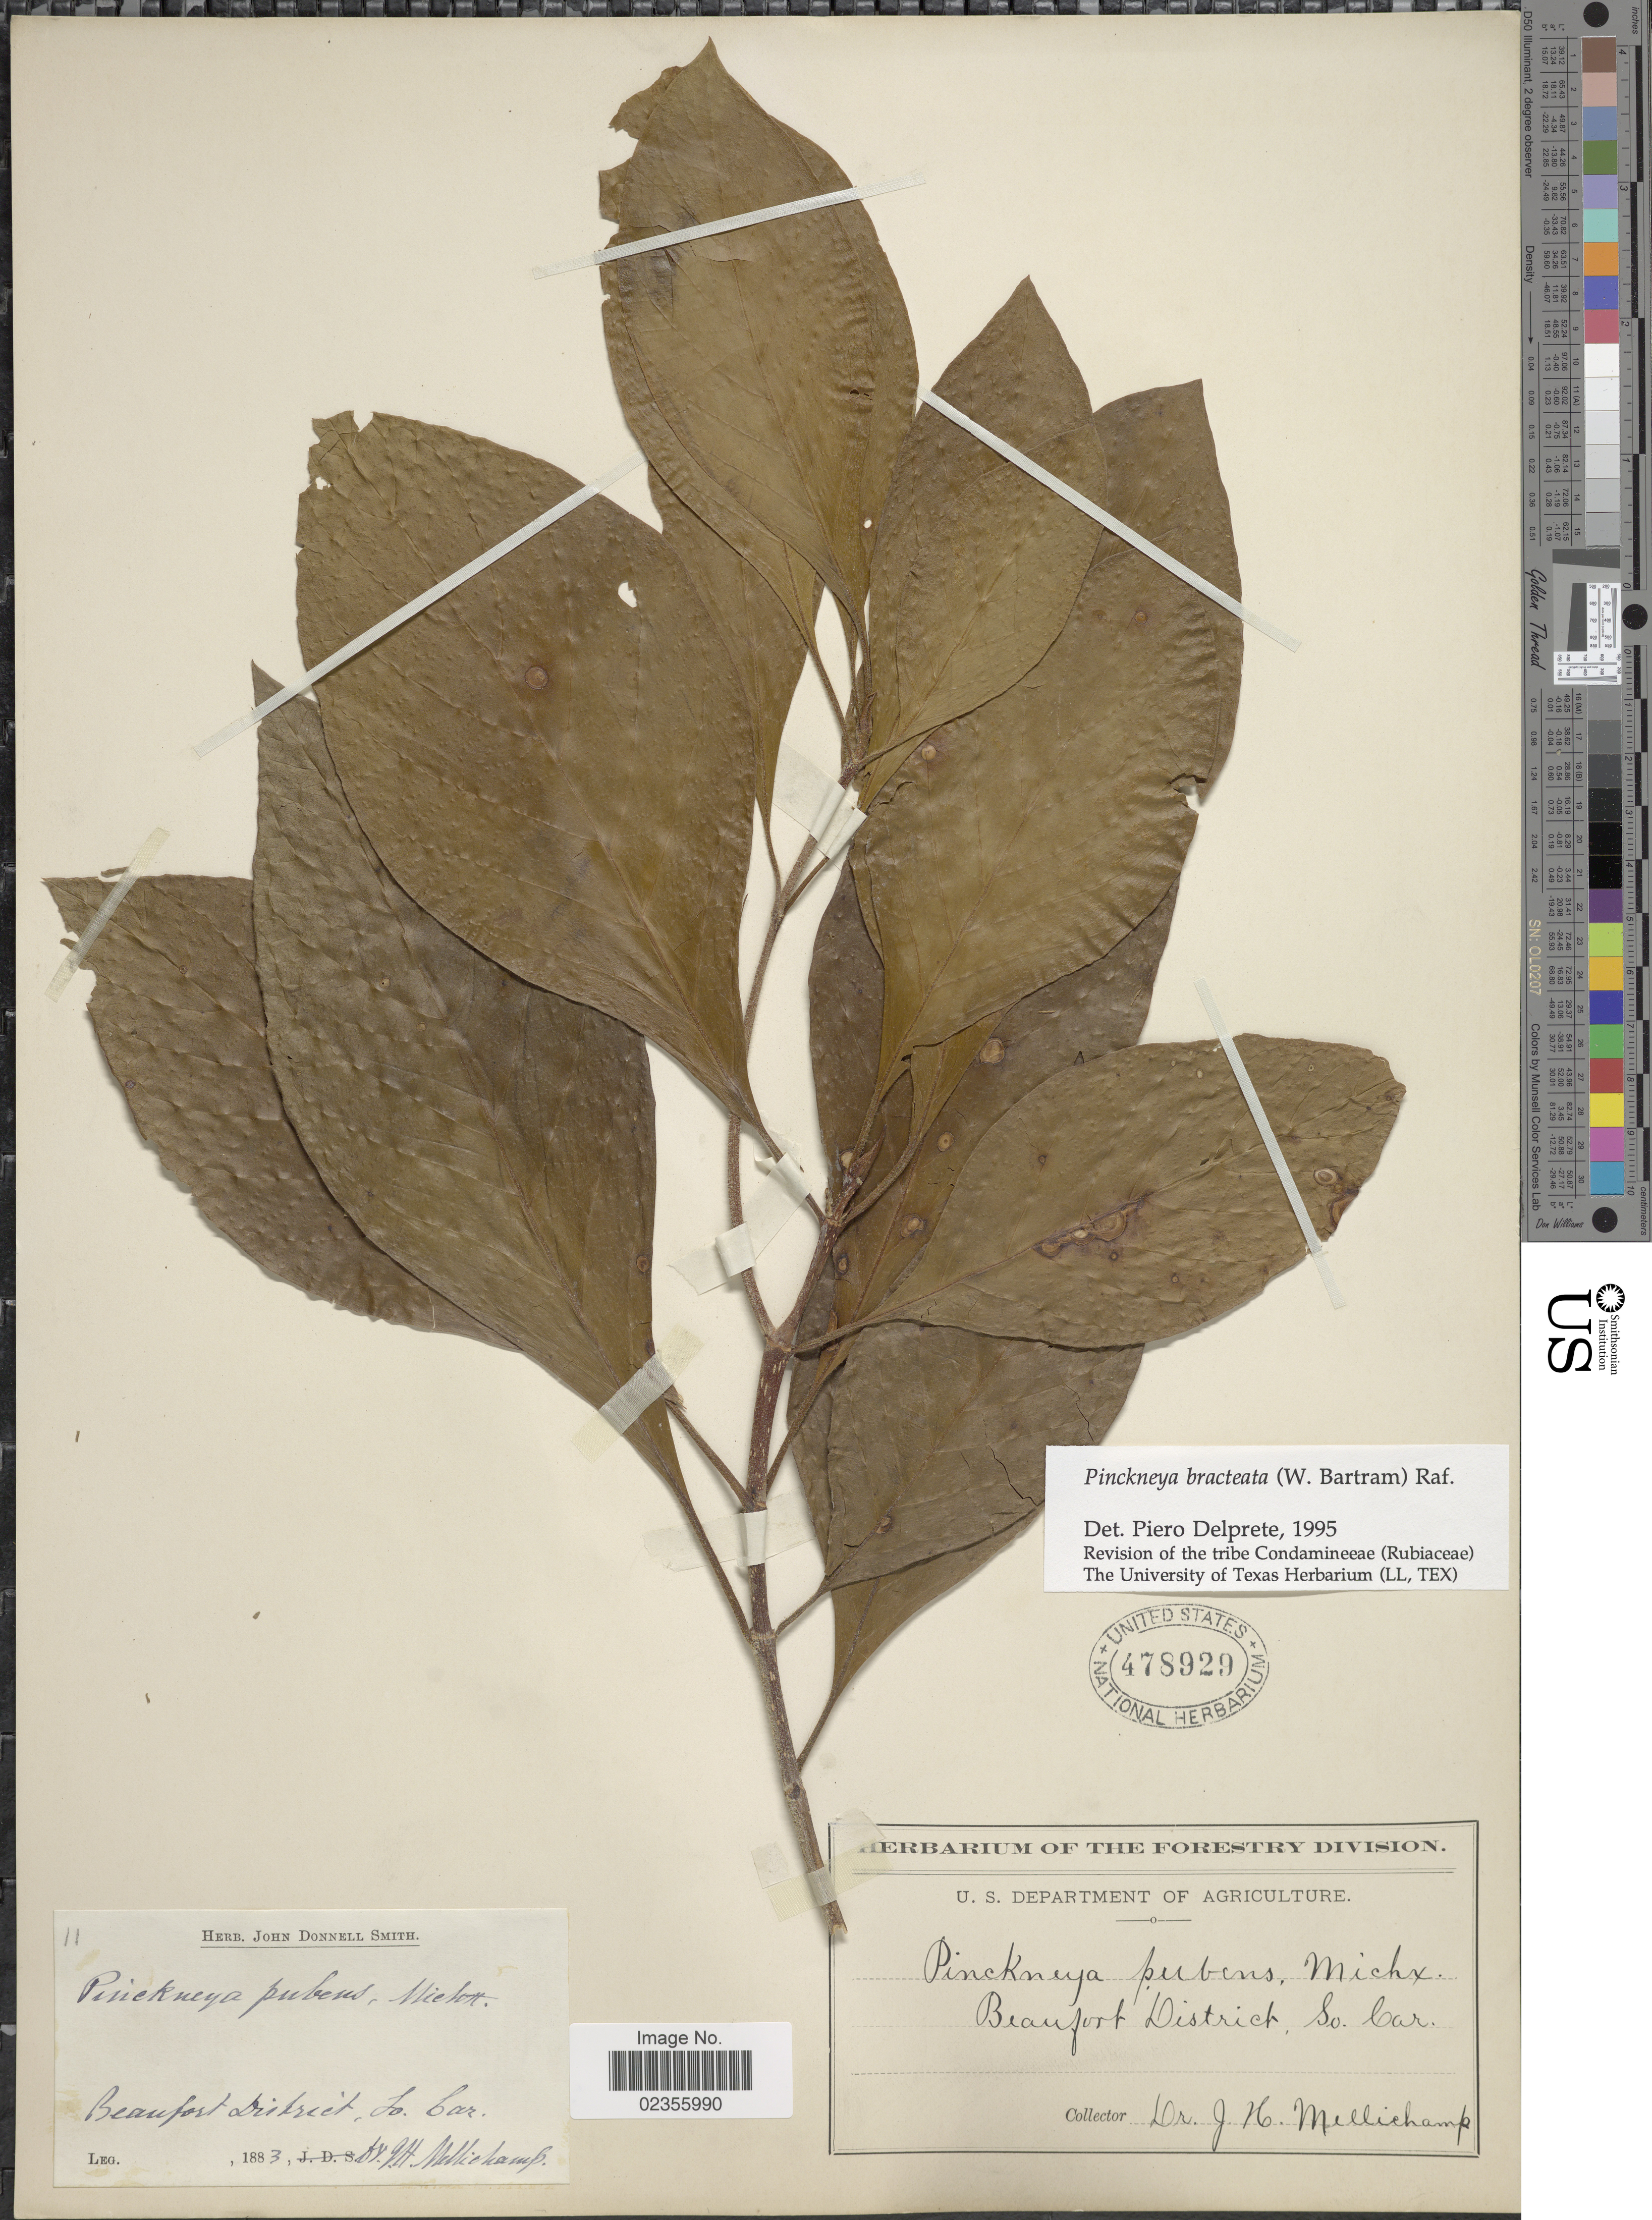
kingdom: Plantae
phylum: Tracheophyta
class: Magnoliopsida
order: Gentianales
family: Rubiaceae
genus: Pinckneya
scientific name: Pinckneya pubens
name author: Michx.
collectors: J. H. Mellichamp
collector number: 11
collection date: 1883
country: United States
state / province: South Carolina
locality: Beaufort District, So. Car.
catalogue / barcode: US 478929